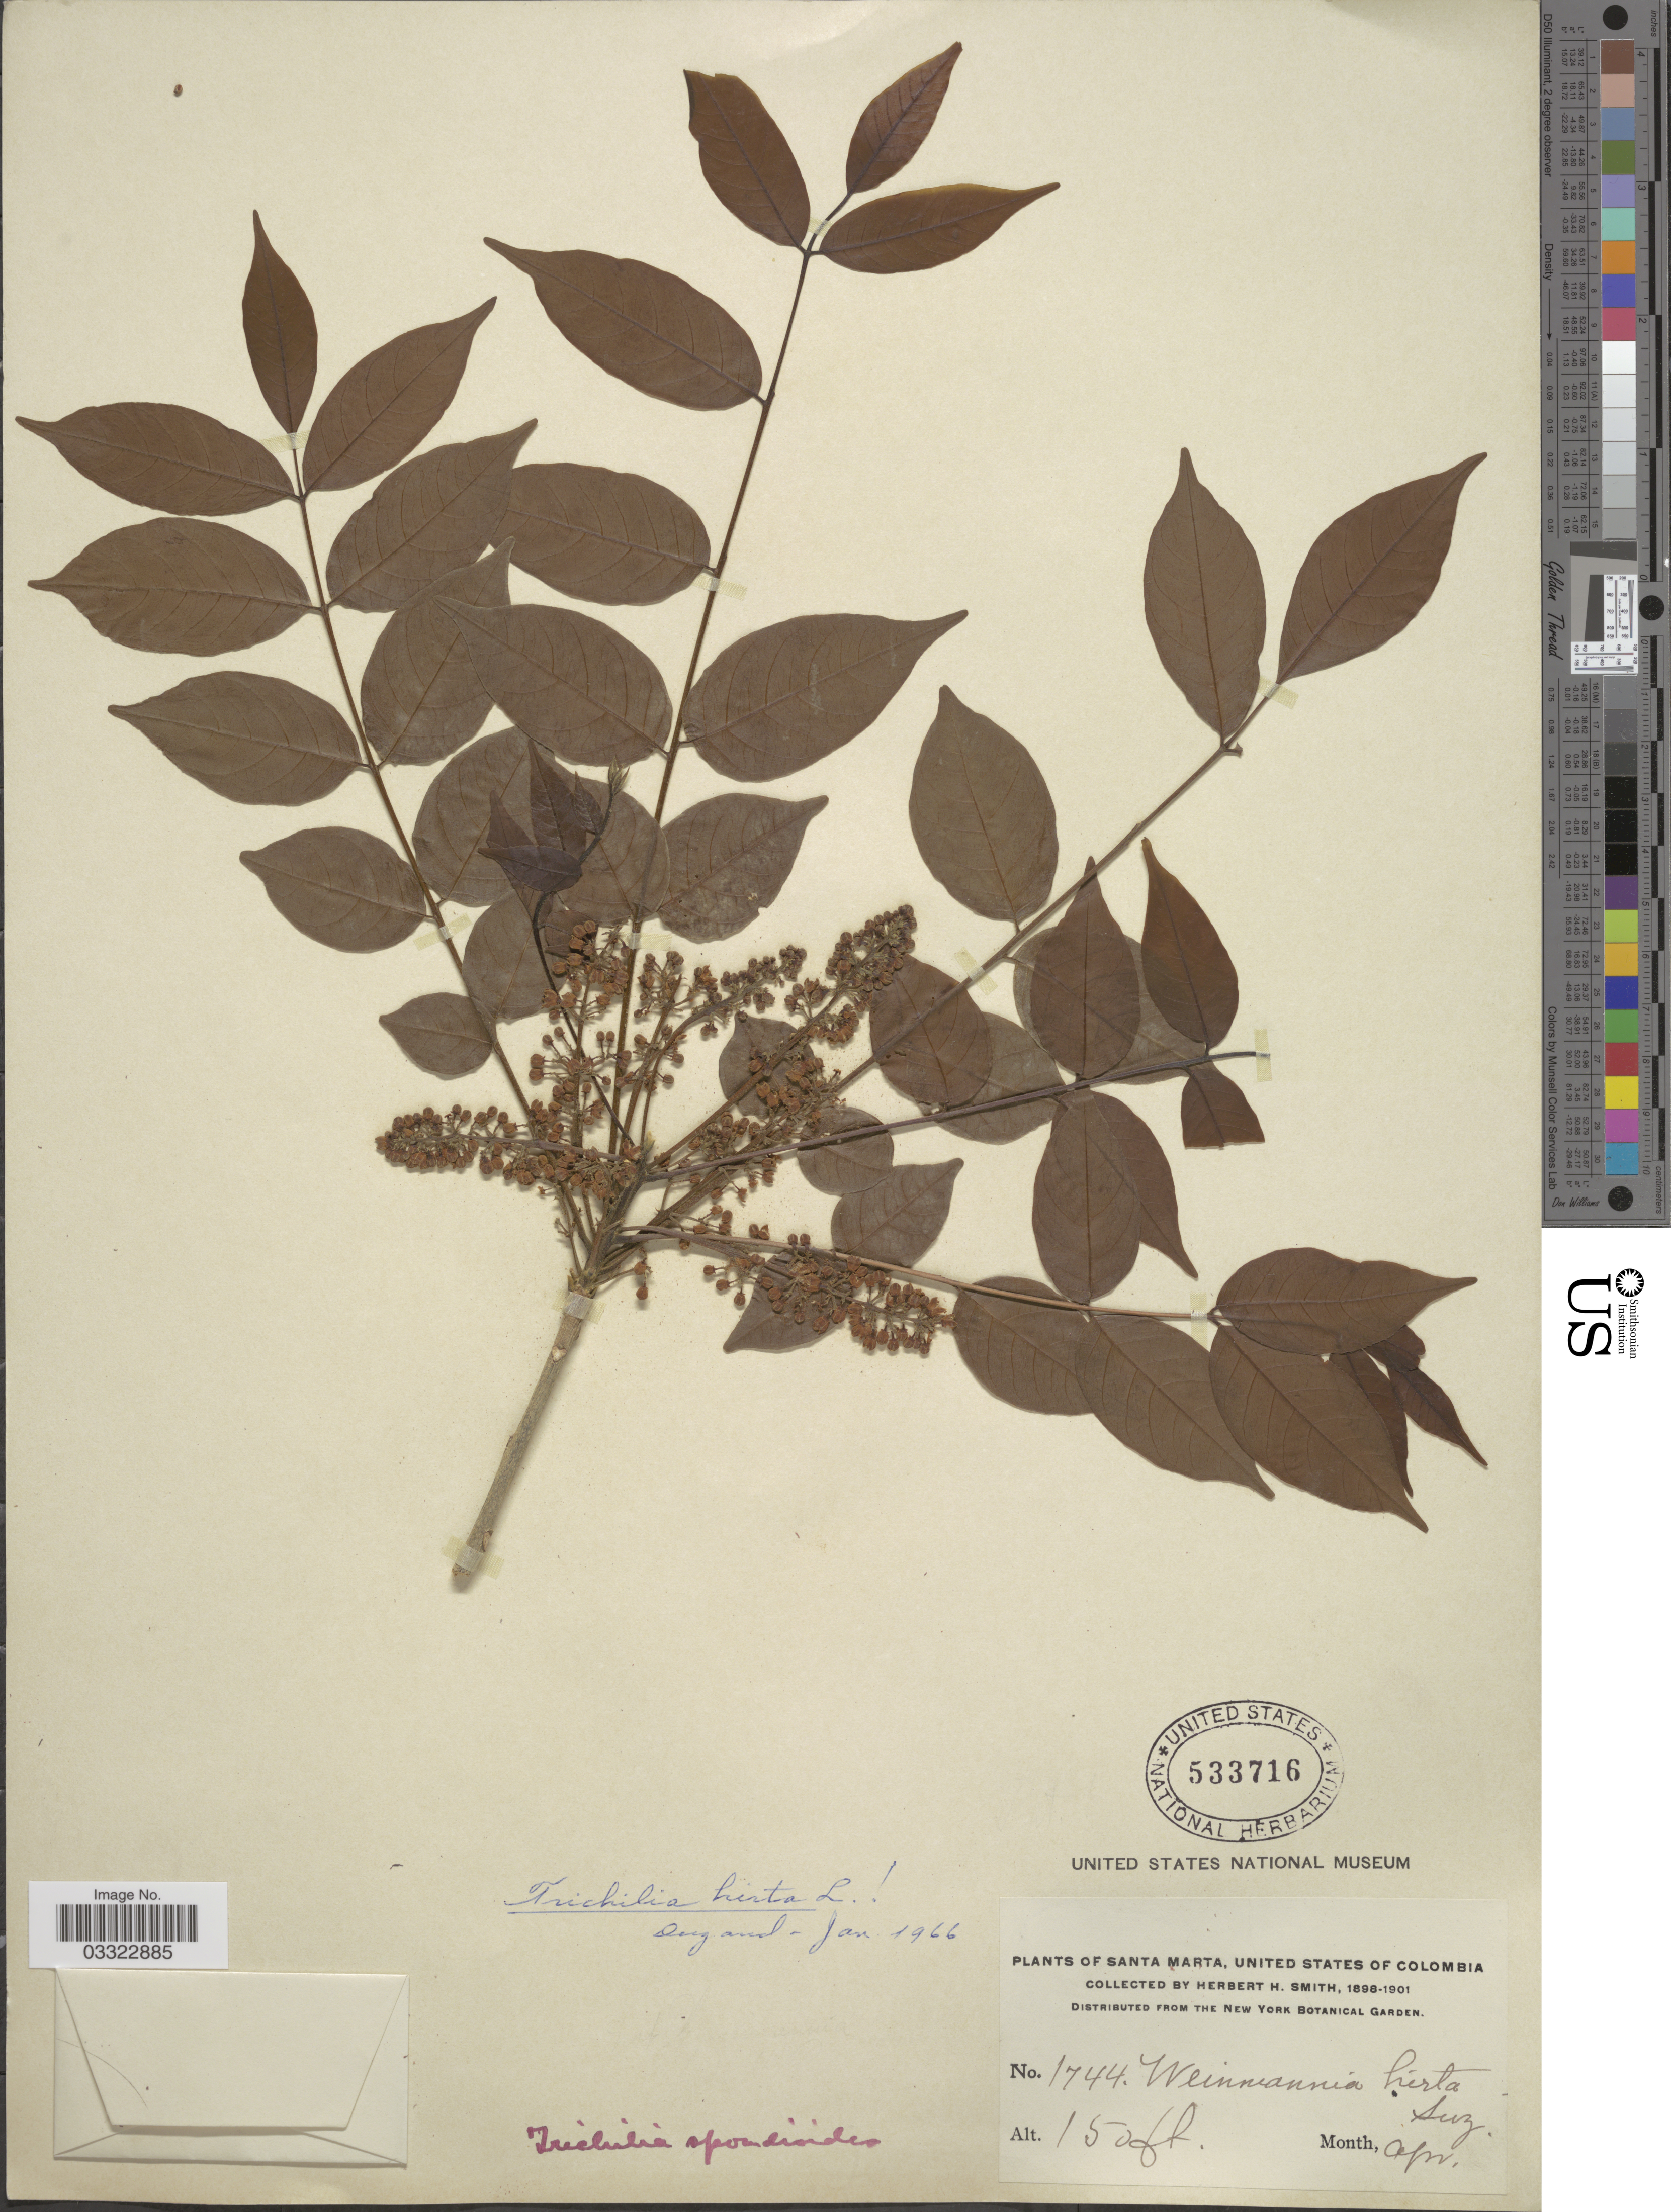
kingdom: Plantae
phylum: Tracheophyta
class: Magnoliopsida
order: Sapindales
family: Meliaceae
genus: Trichilia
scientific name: Trichilia hirta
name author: L.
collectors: Herbert H. Smith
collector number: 1744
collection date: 1898-04/1901-04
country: Colombia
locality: Santa Marta, United States of Colombia.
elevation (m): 46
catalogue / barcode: US 533716